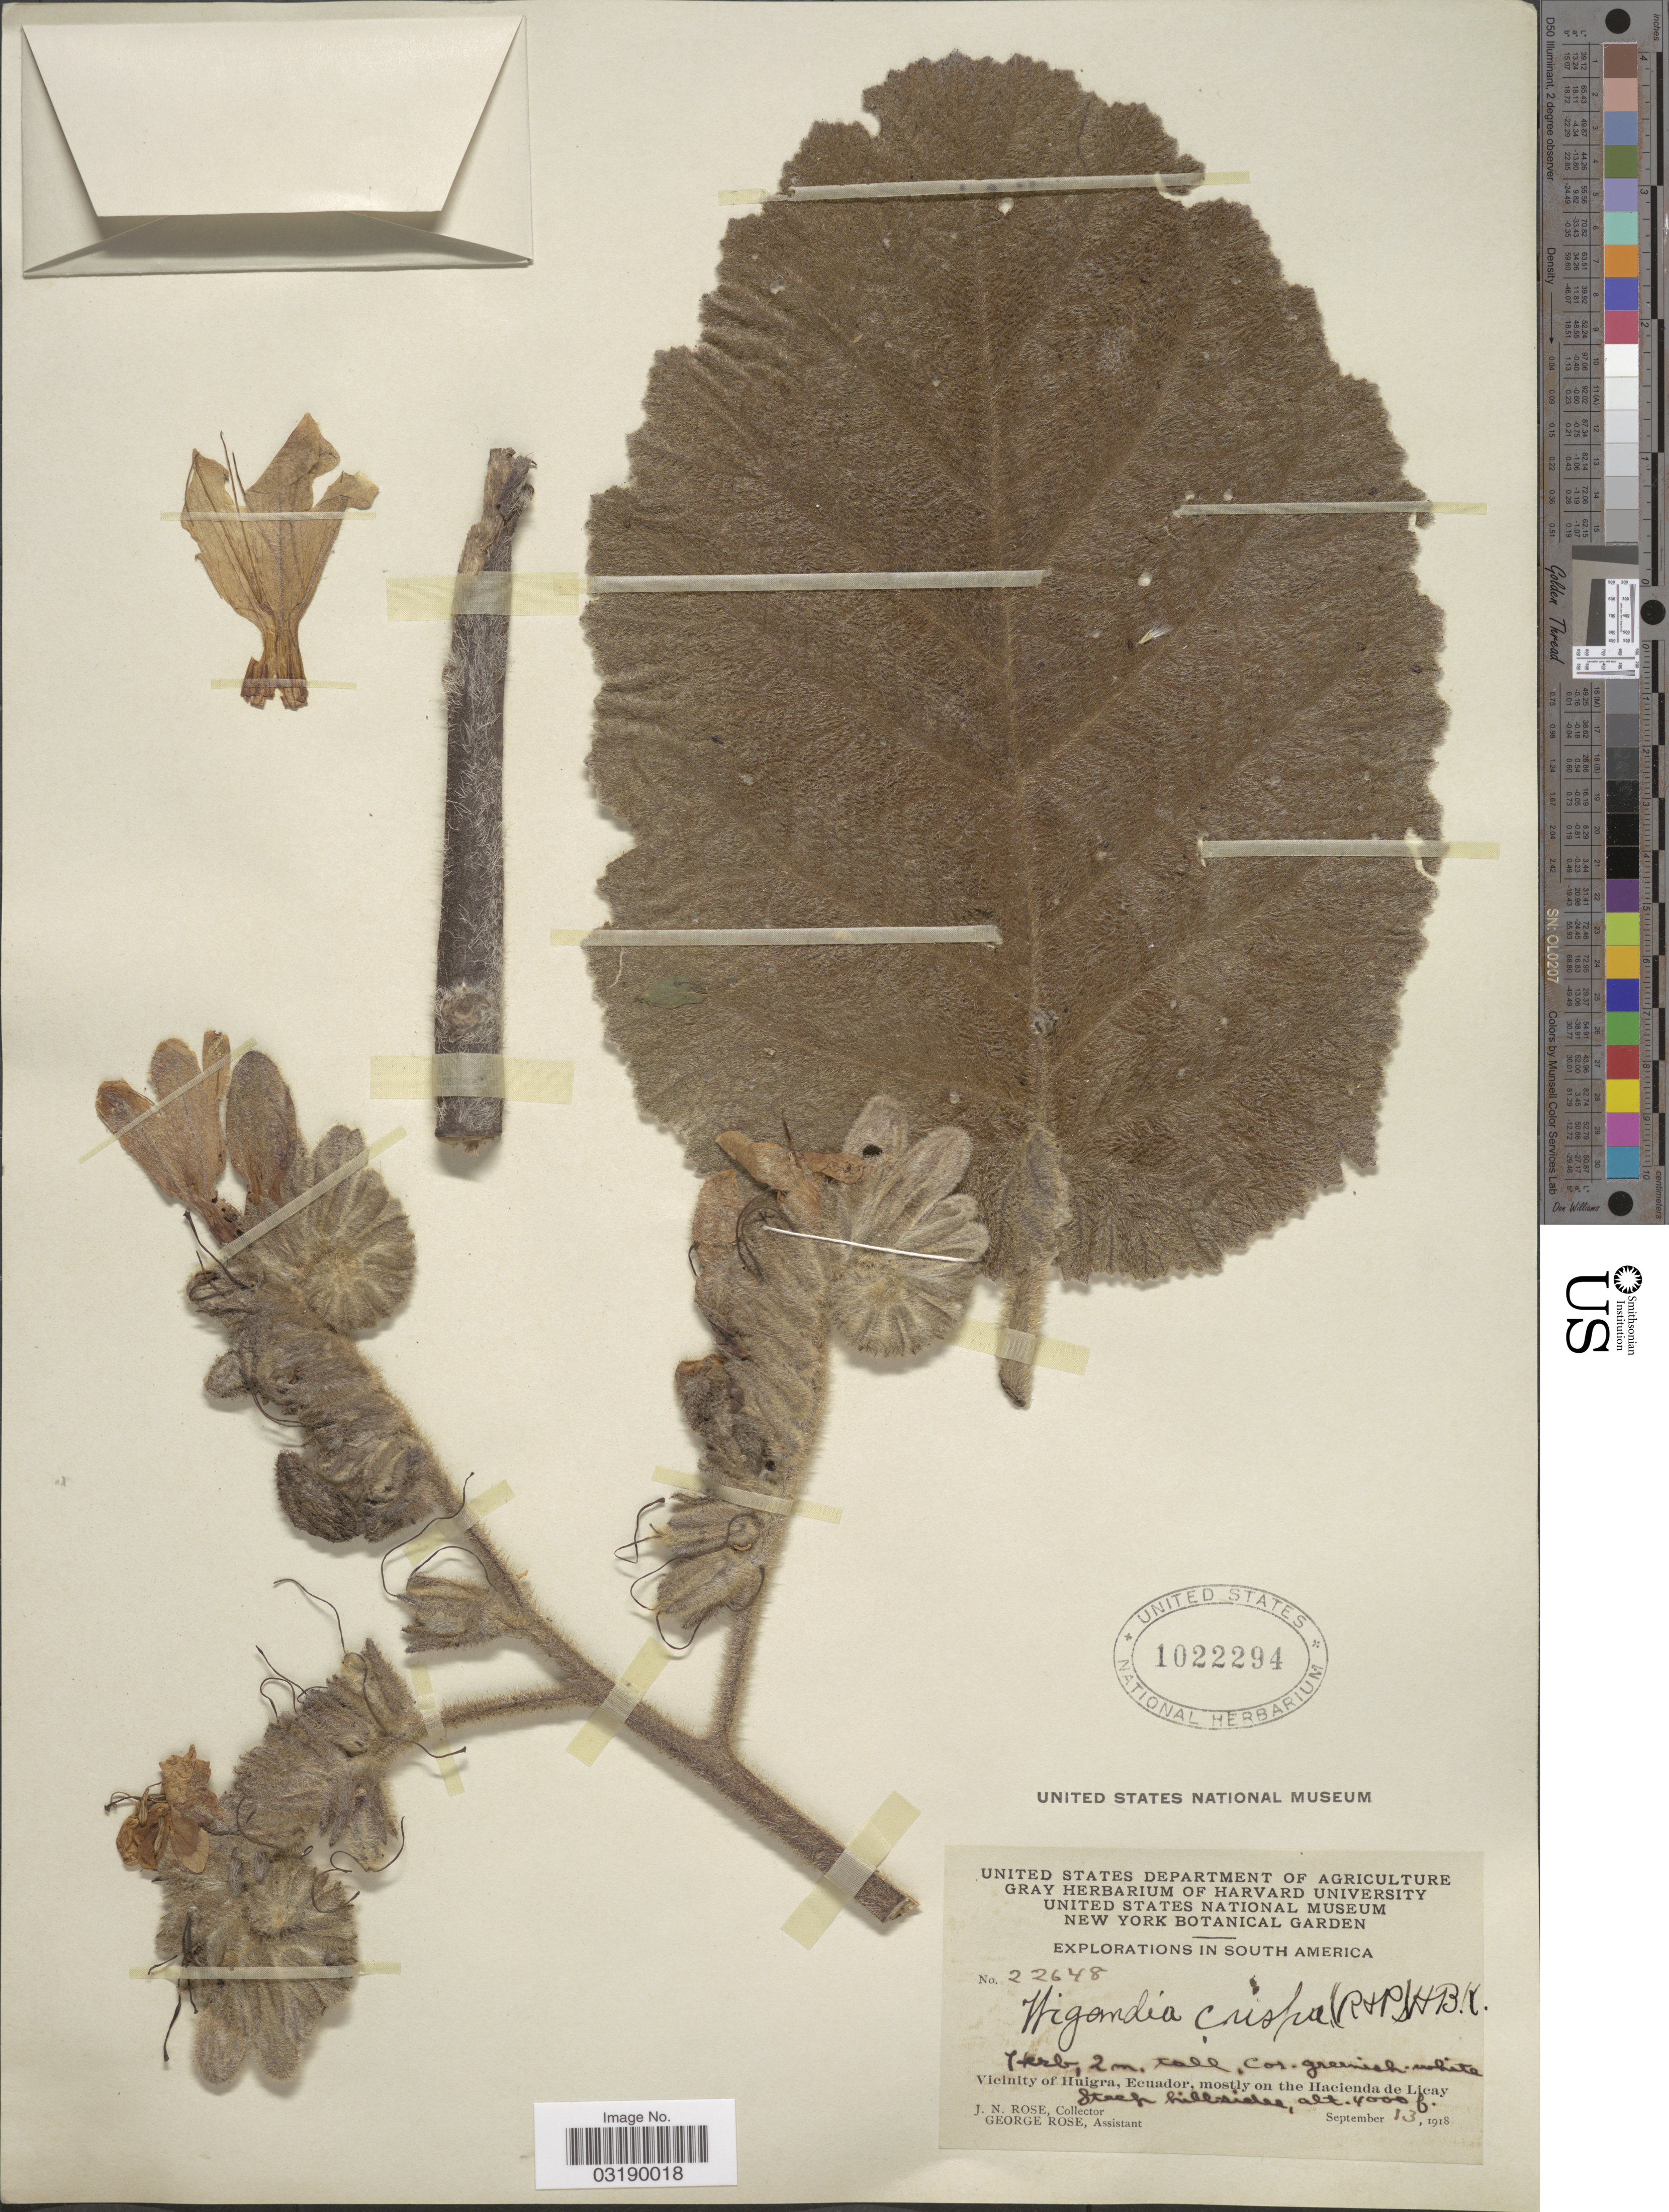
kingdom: Plantae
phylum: Tracheophyta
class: Magnoliopsida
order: Boraginales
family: Namaceae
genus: Wigandia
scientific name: Wigandia crispa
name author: (Tafalla ex Ruiz & Pav.) Kunth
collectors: J. N. Rose & G. Rose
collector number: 22648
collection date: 1918-09-13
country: Ecuador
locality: Vicinity of Huigra, mostly on the Hacienda de Licay. Steep hillsides.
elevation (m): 1219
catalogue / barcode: US 1022294